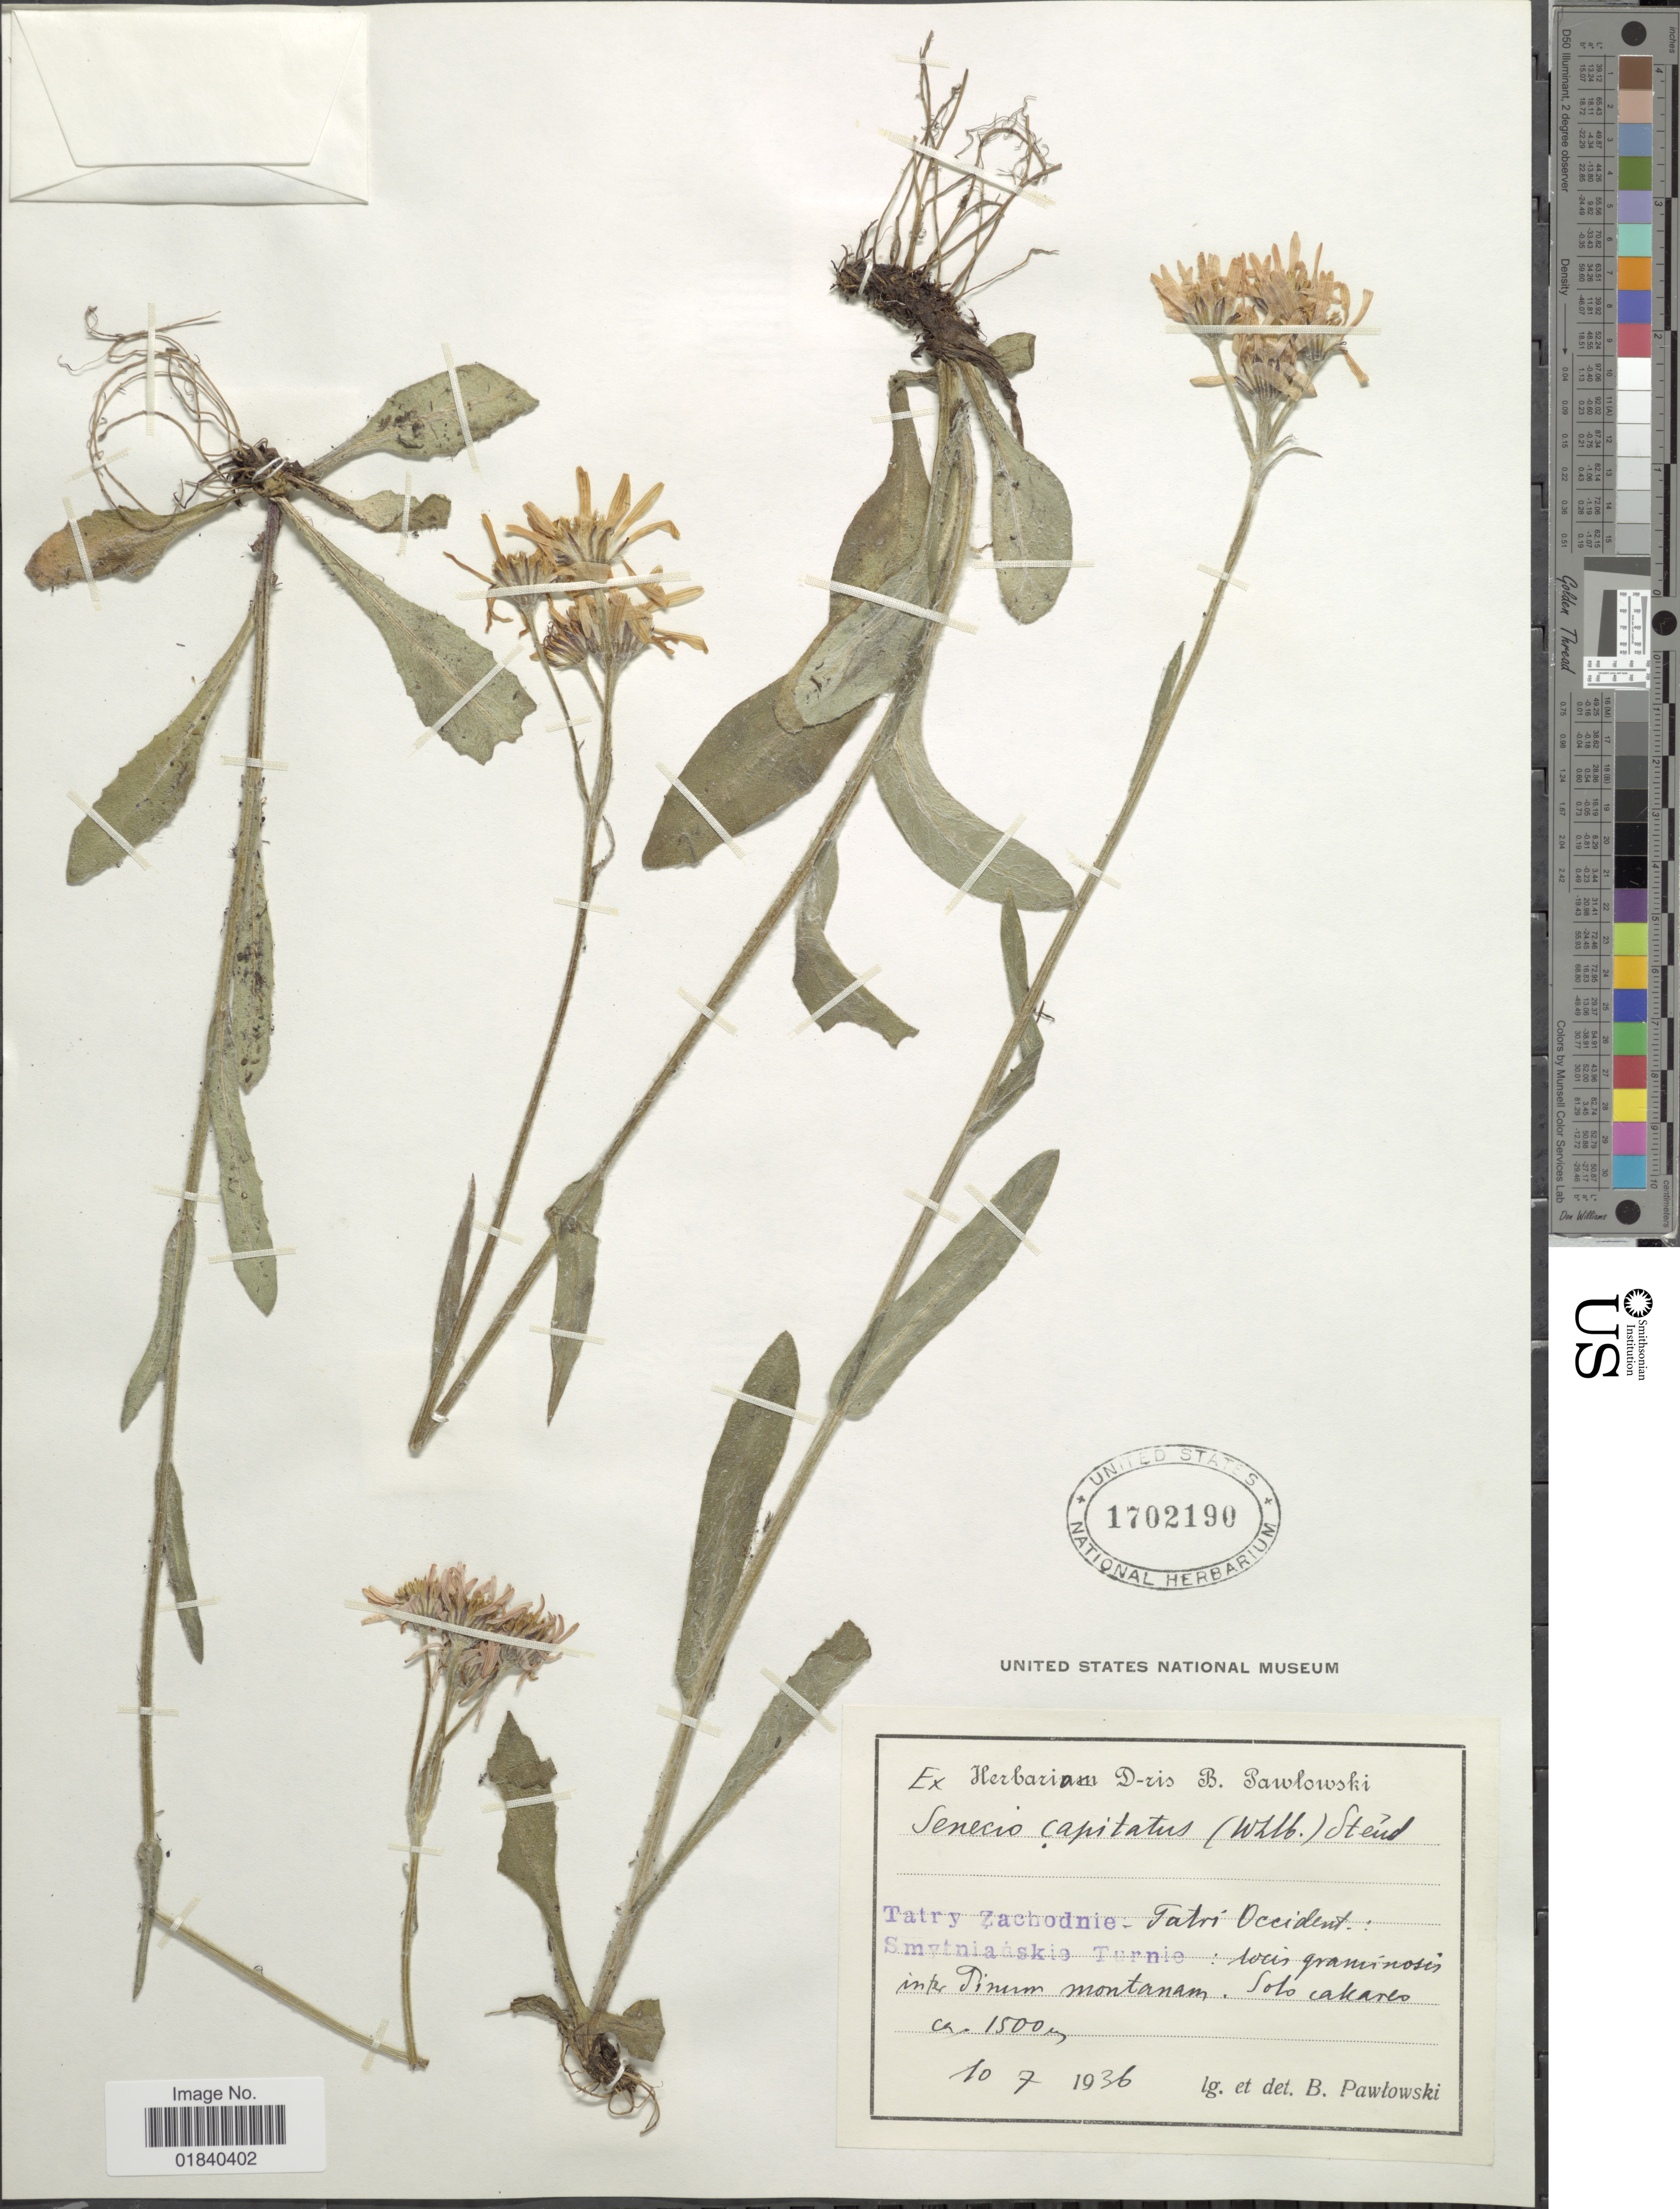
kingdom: Plantae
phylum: Tracheophyta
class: Magnoliopsida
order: Asterales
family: Asteraceae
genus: Tephroseris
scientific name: Tephroseris integrifolia subsp. capitata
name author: (Wahlenb.) B. Nord.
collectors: B. Pawtowski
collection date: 1936-07-10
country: Poland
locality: Tatry Zachodnie - Smytnianskie [interpreted] Turnie: Locis graminosis inter Dimur montanam. Solo carlareo. [interpreted]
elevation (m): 1500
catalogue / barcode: US 1702190